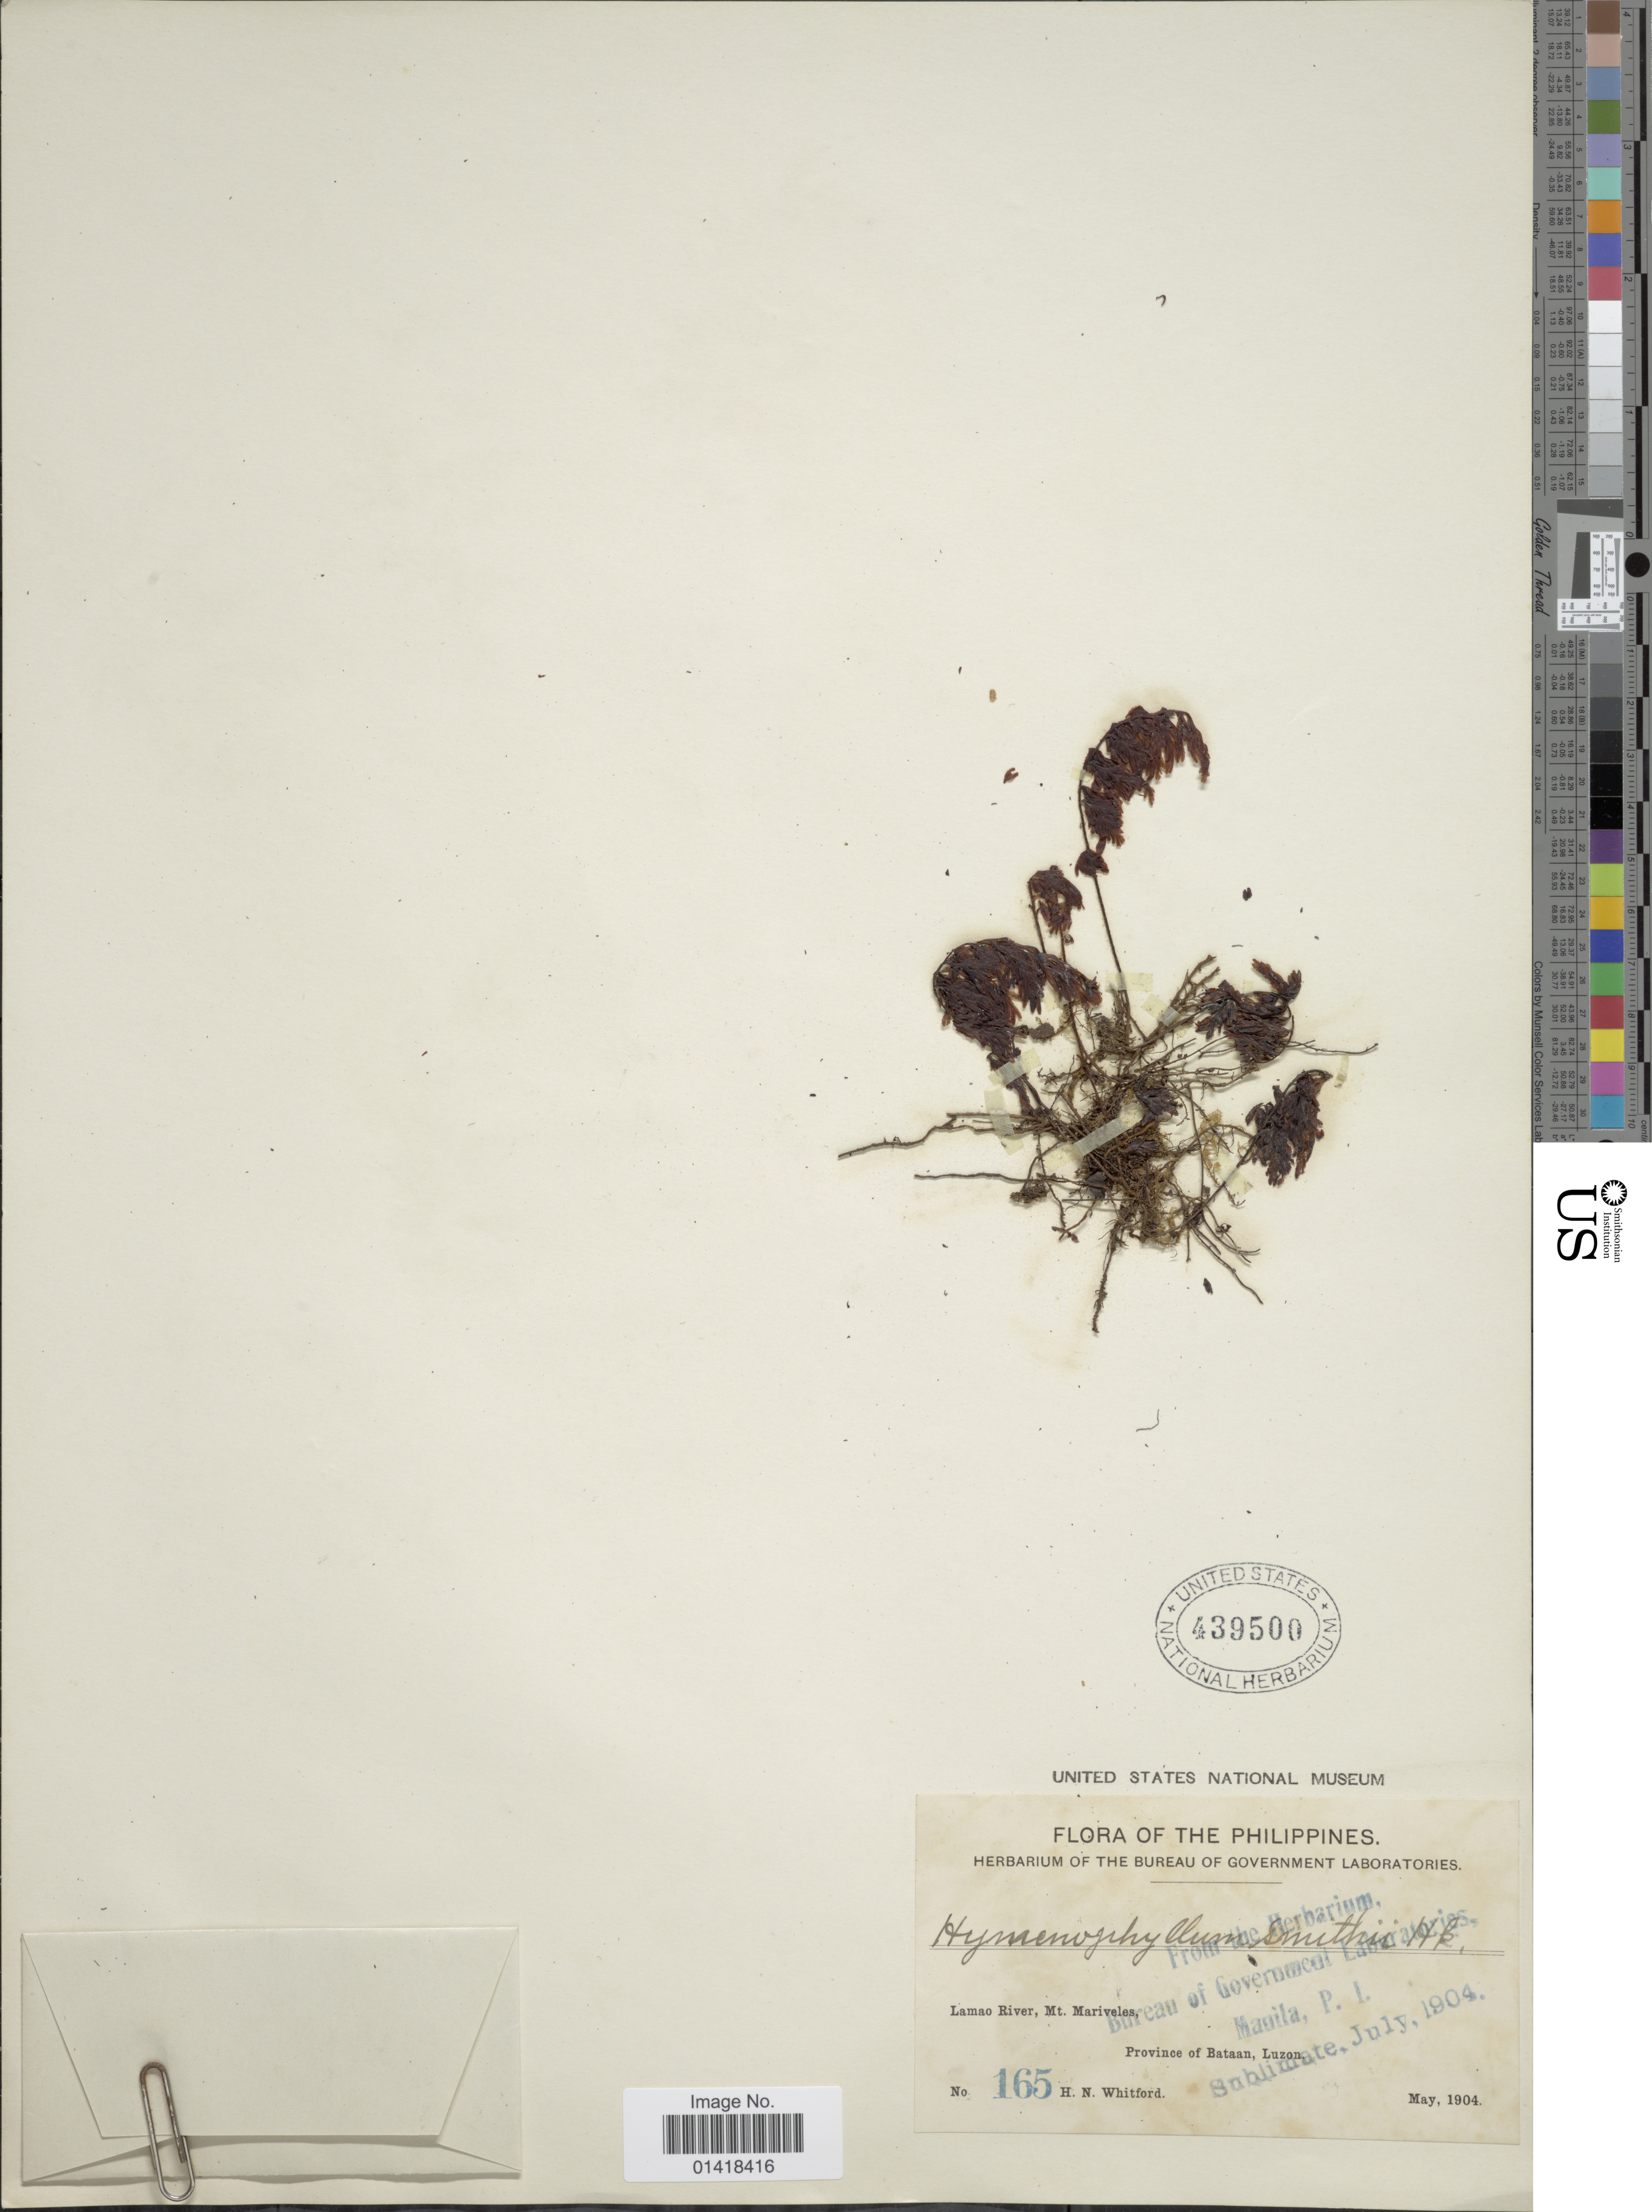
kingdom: Plantae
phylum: Tracheophyta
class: Polypodiopsida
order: Hymenophyllales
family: Hymenophyllaceae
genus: Hymenophyllum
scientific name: Hymenophyllum meyenianum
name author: (C. Presl) Copel.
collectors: H. N. Whitford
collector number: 165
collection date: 1904-05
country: Philippines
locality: The Philippines. Lamao River, Mt. Mariveles. Province of Luzon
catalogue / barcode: US 439500